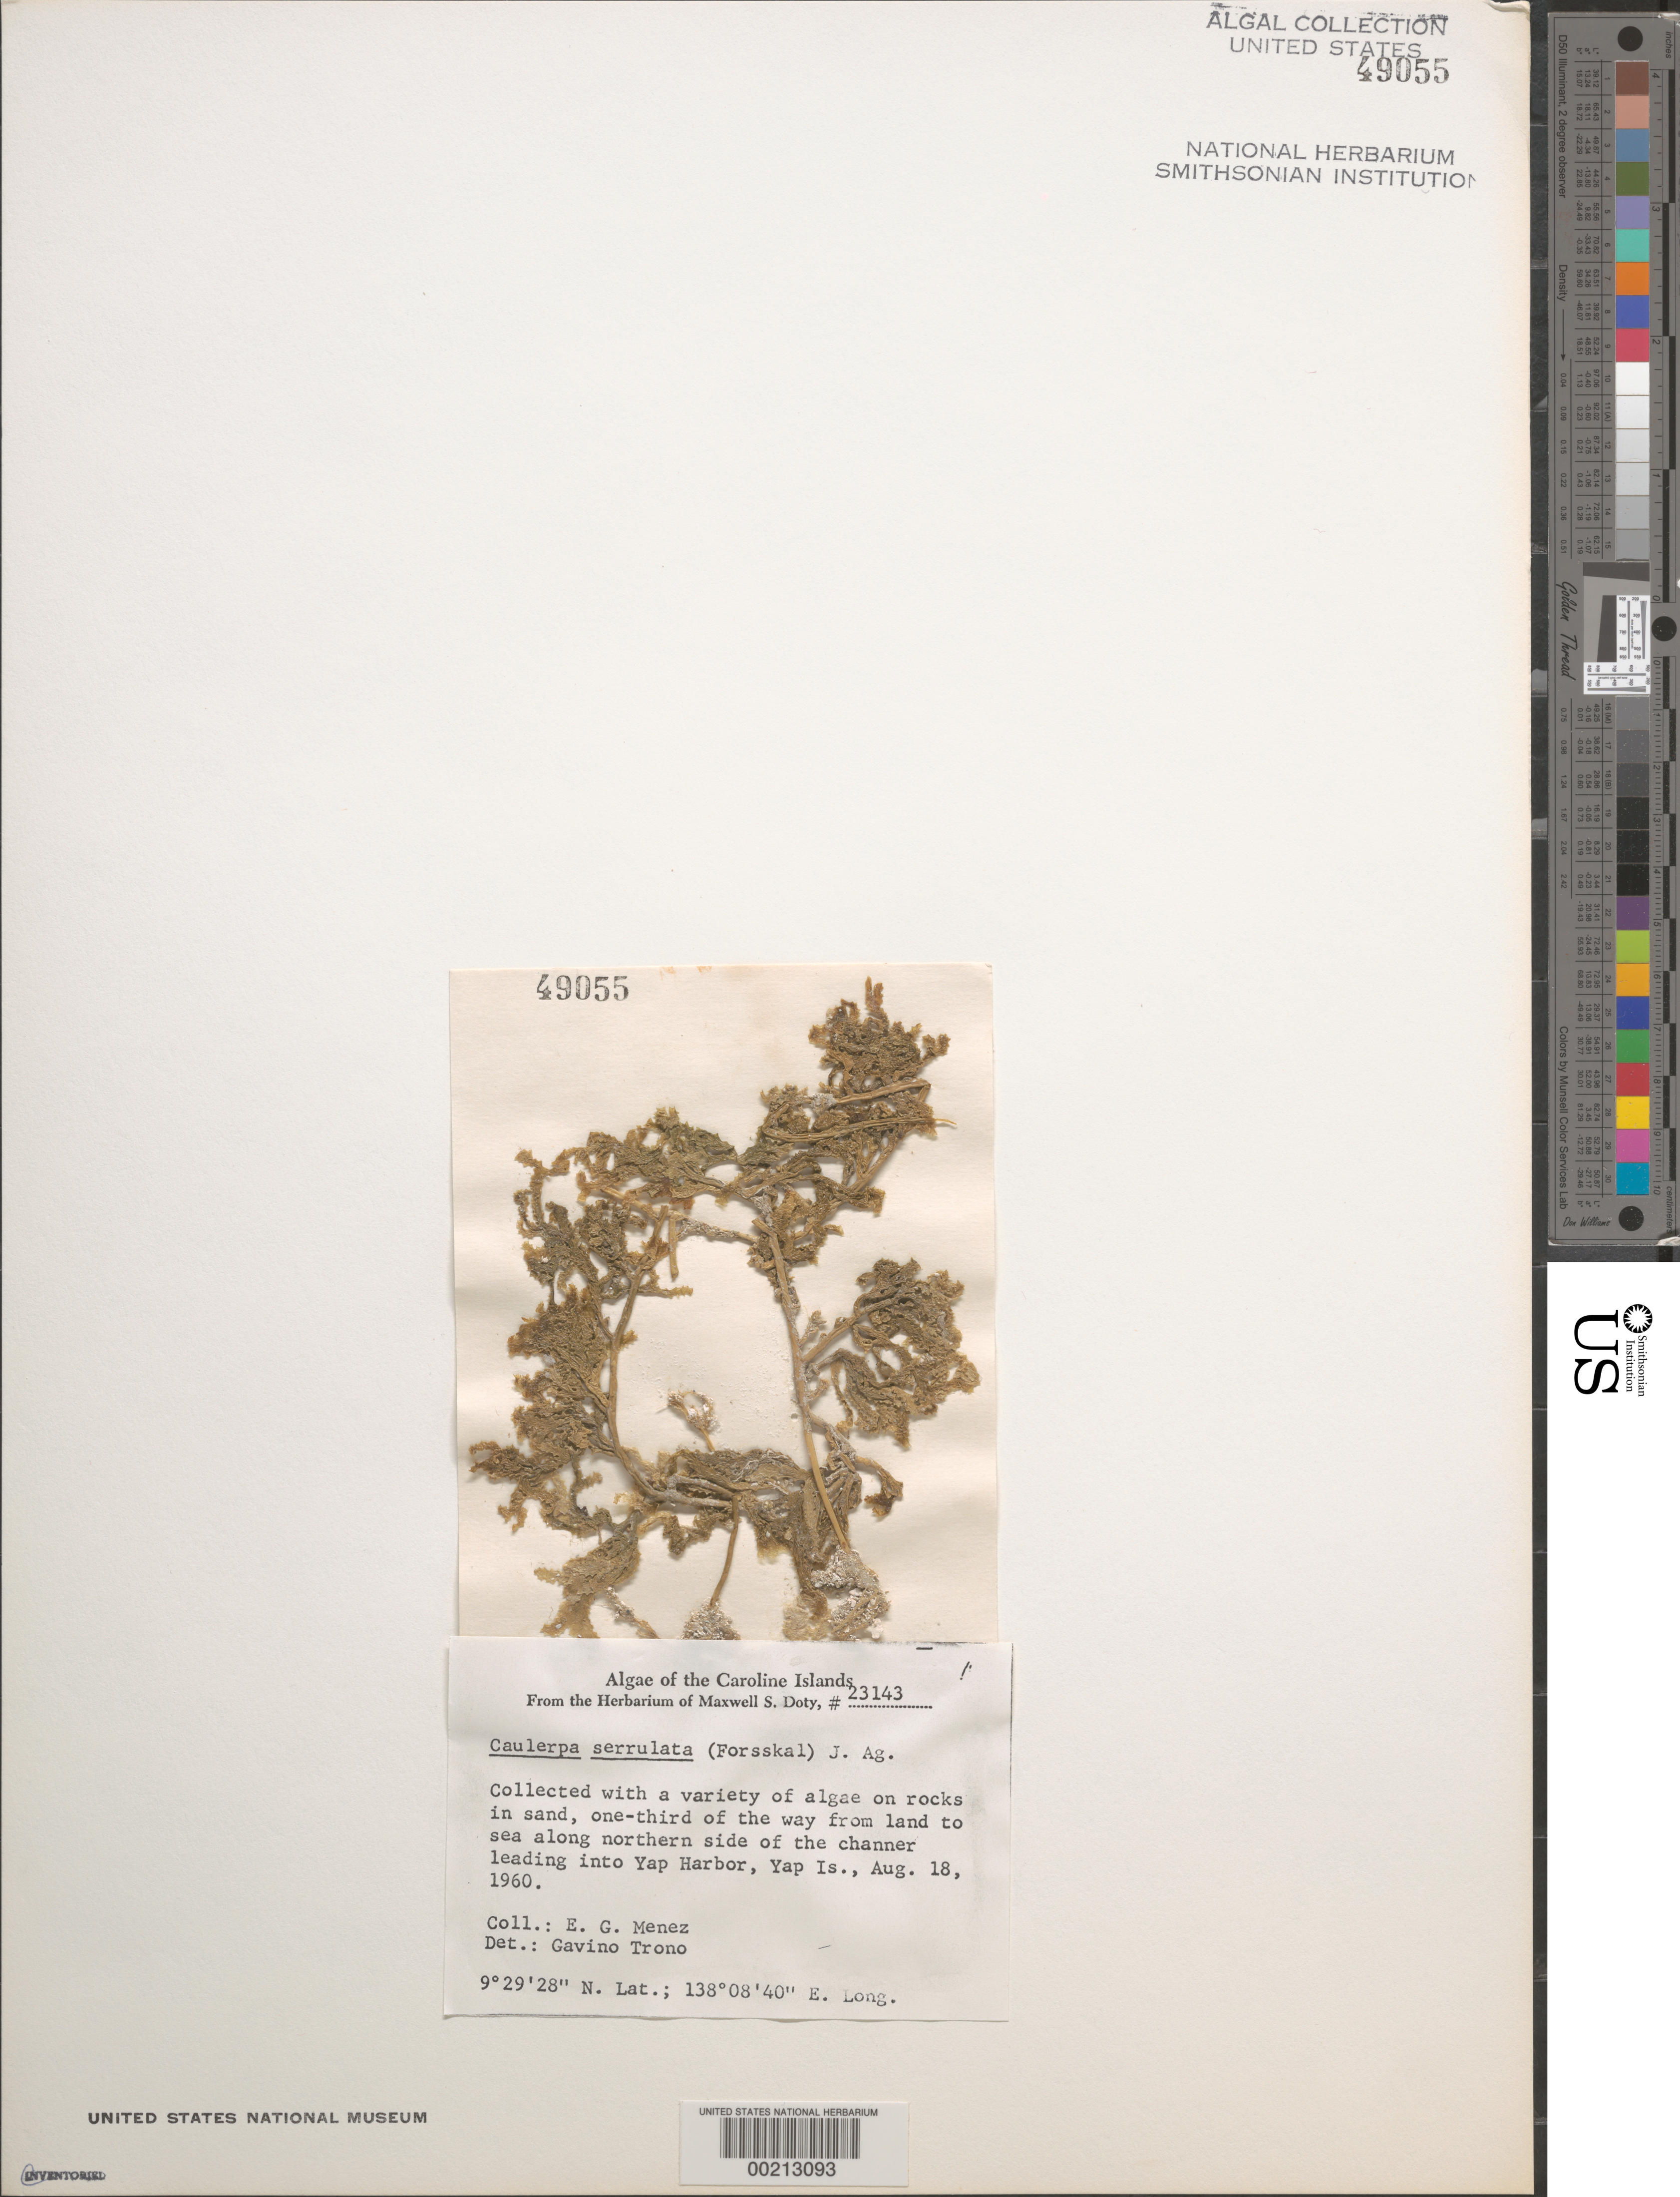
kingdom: Plantae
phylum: Chlorophyta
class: Ulvophyceae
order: Bryopsidales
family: Caulerpaceae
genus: Caulerpa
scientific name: Caulerpa serrulata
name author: (Forssk.) J. Agardh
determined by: Trono, Gavino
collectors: Meñez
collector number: MSD 23143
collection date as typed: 18 Aug 1960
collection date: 1960-08-18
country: Micronesia, Federated States of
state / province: Yap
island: Yap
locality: Yap Harbor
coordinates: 9 29' 28" N, 138 08' 40" E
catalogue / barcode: US 49055